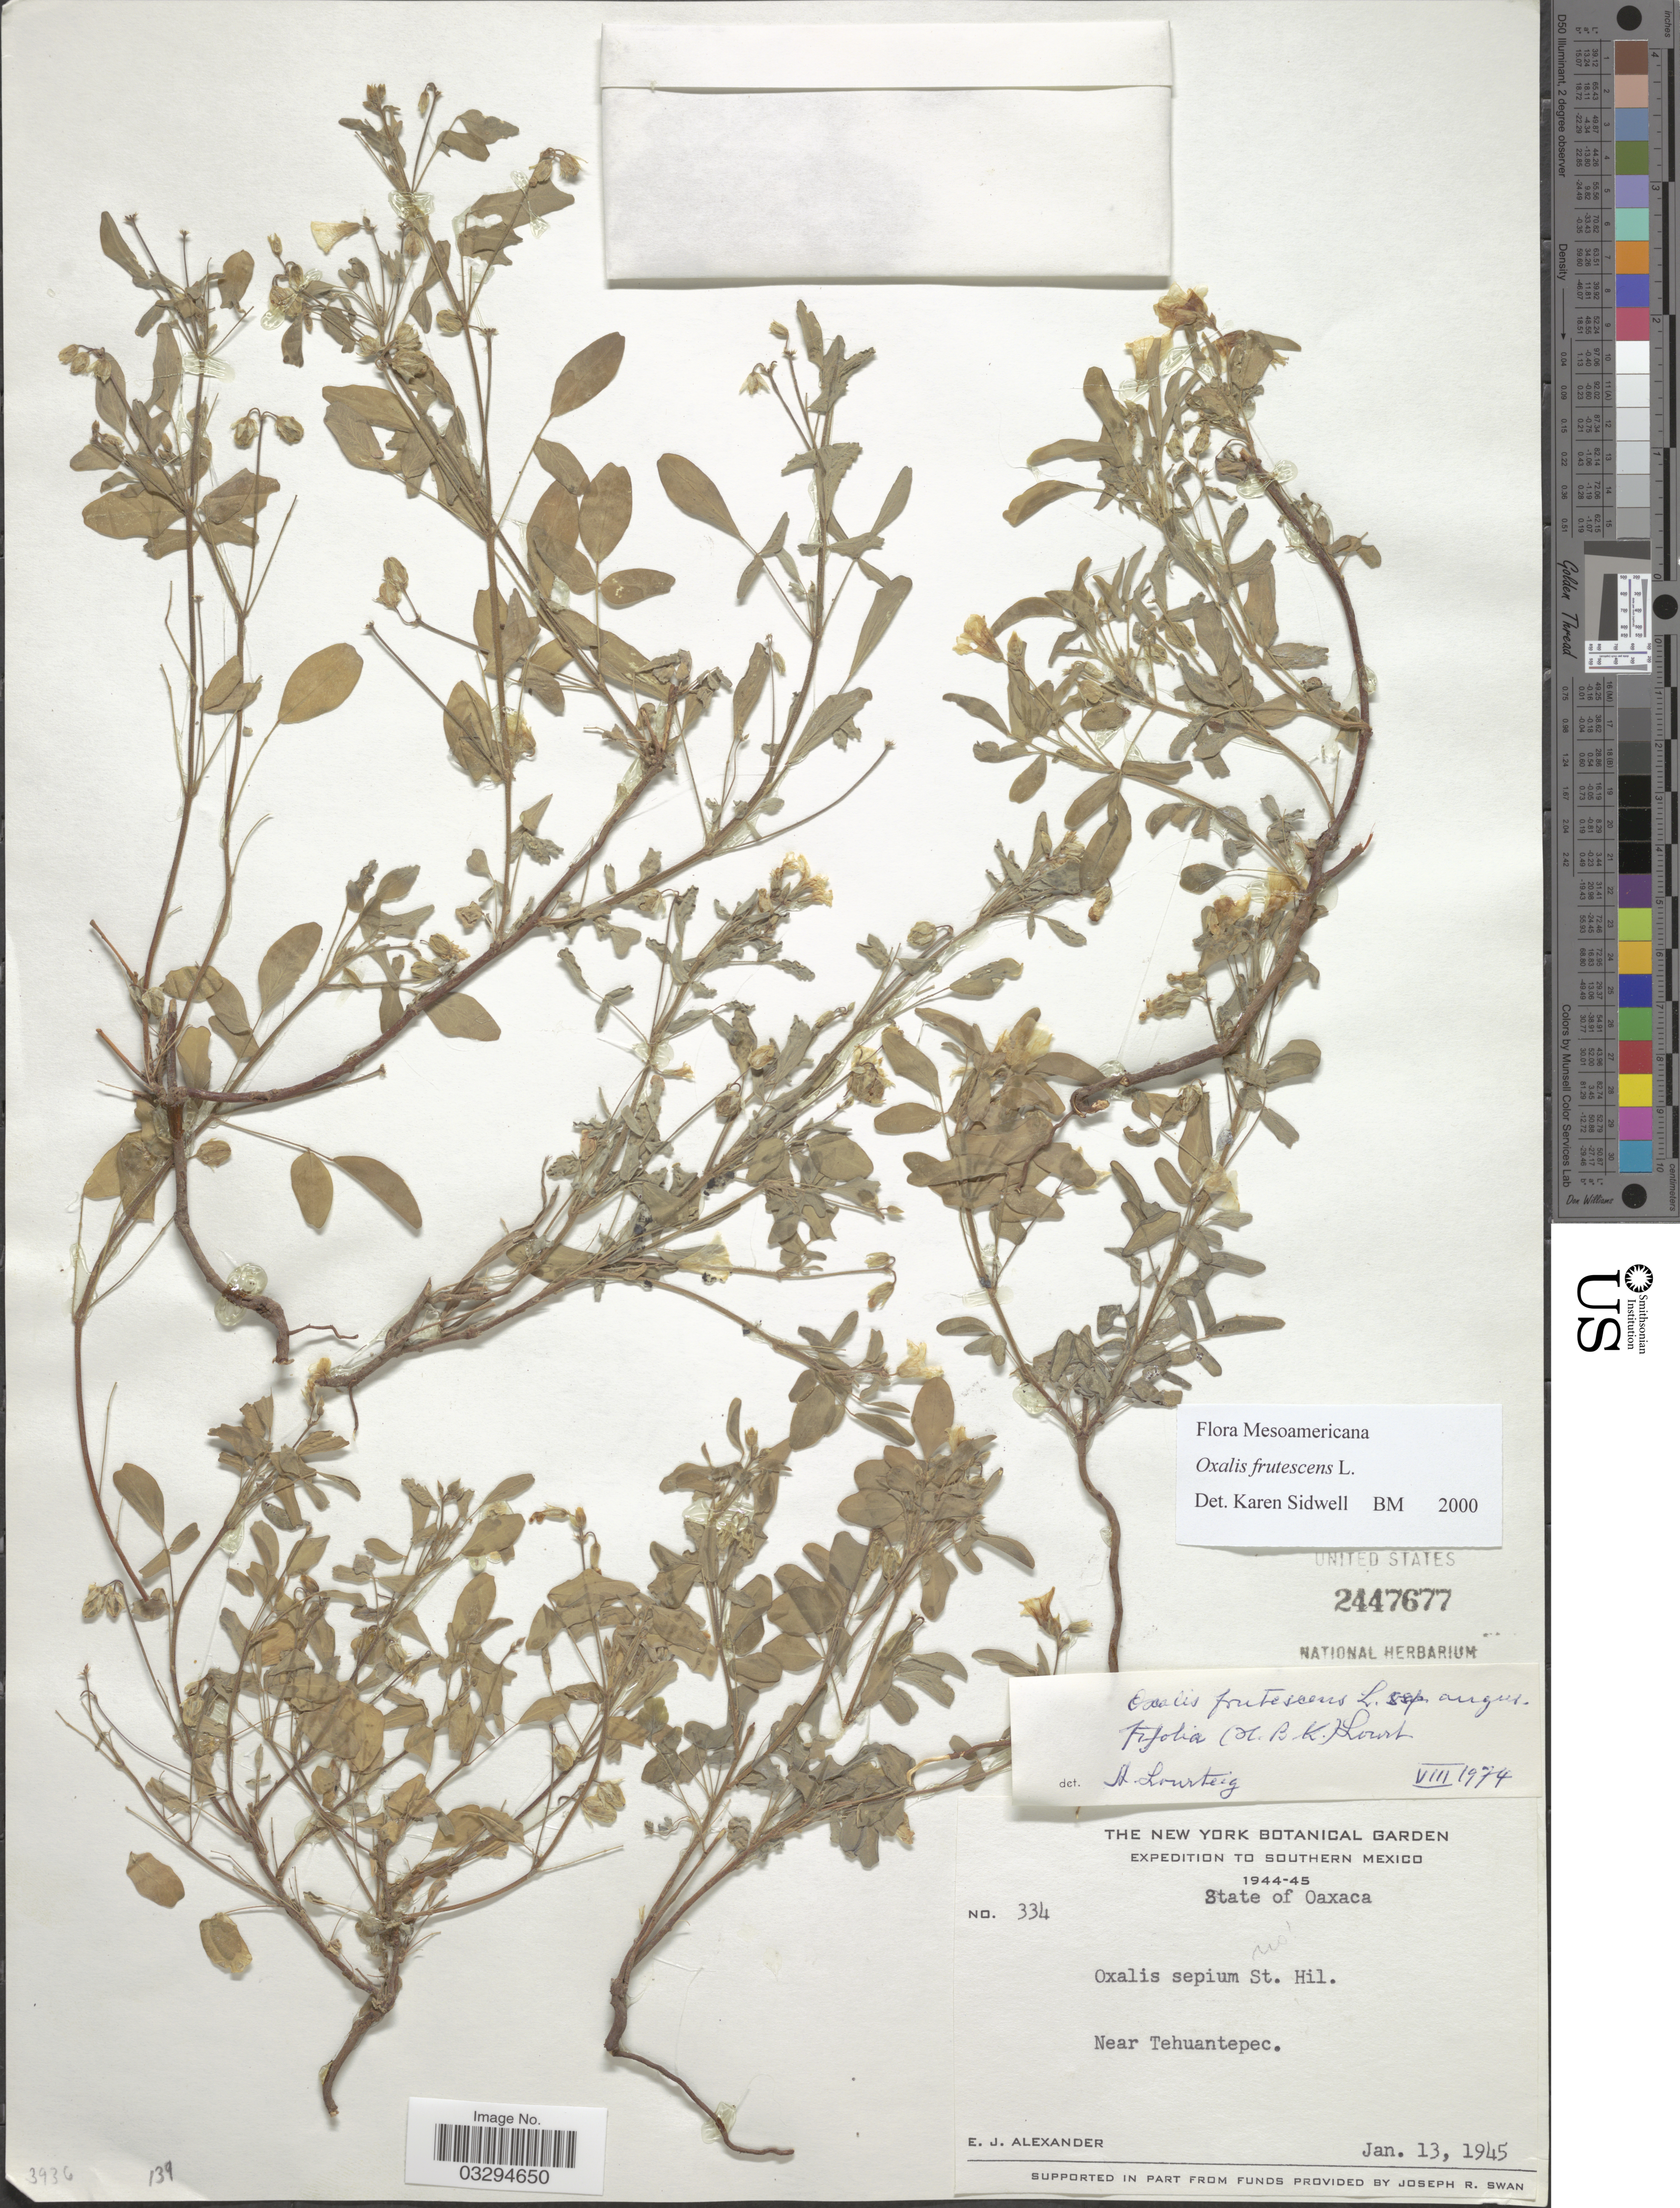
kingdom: Plantae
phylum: Tracheophyta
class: Magnoliopsida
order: Oxalidales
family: Oxalidaceae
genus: Oxalis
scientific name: Oxalis frutescens subsp. angustifolia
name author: (Kunth) Lourteig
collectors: E. J. Alexander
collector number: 334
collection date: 1945-01-13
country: Mexico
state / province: Oaxaca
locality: Southern Mexico. Near Tehuantepec.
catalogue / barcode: US 2447677